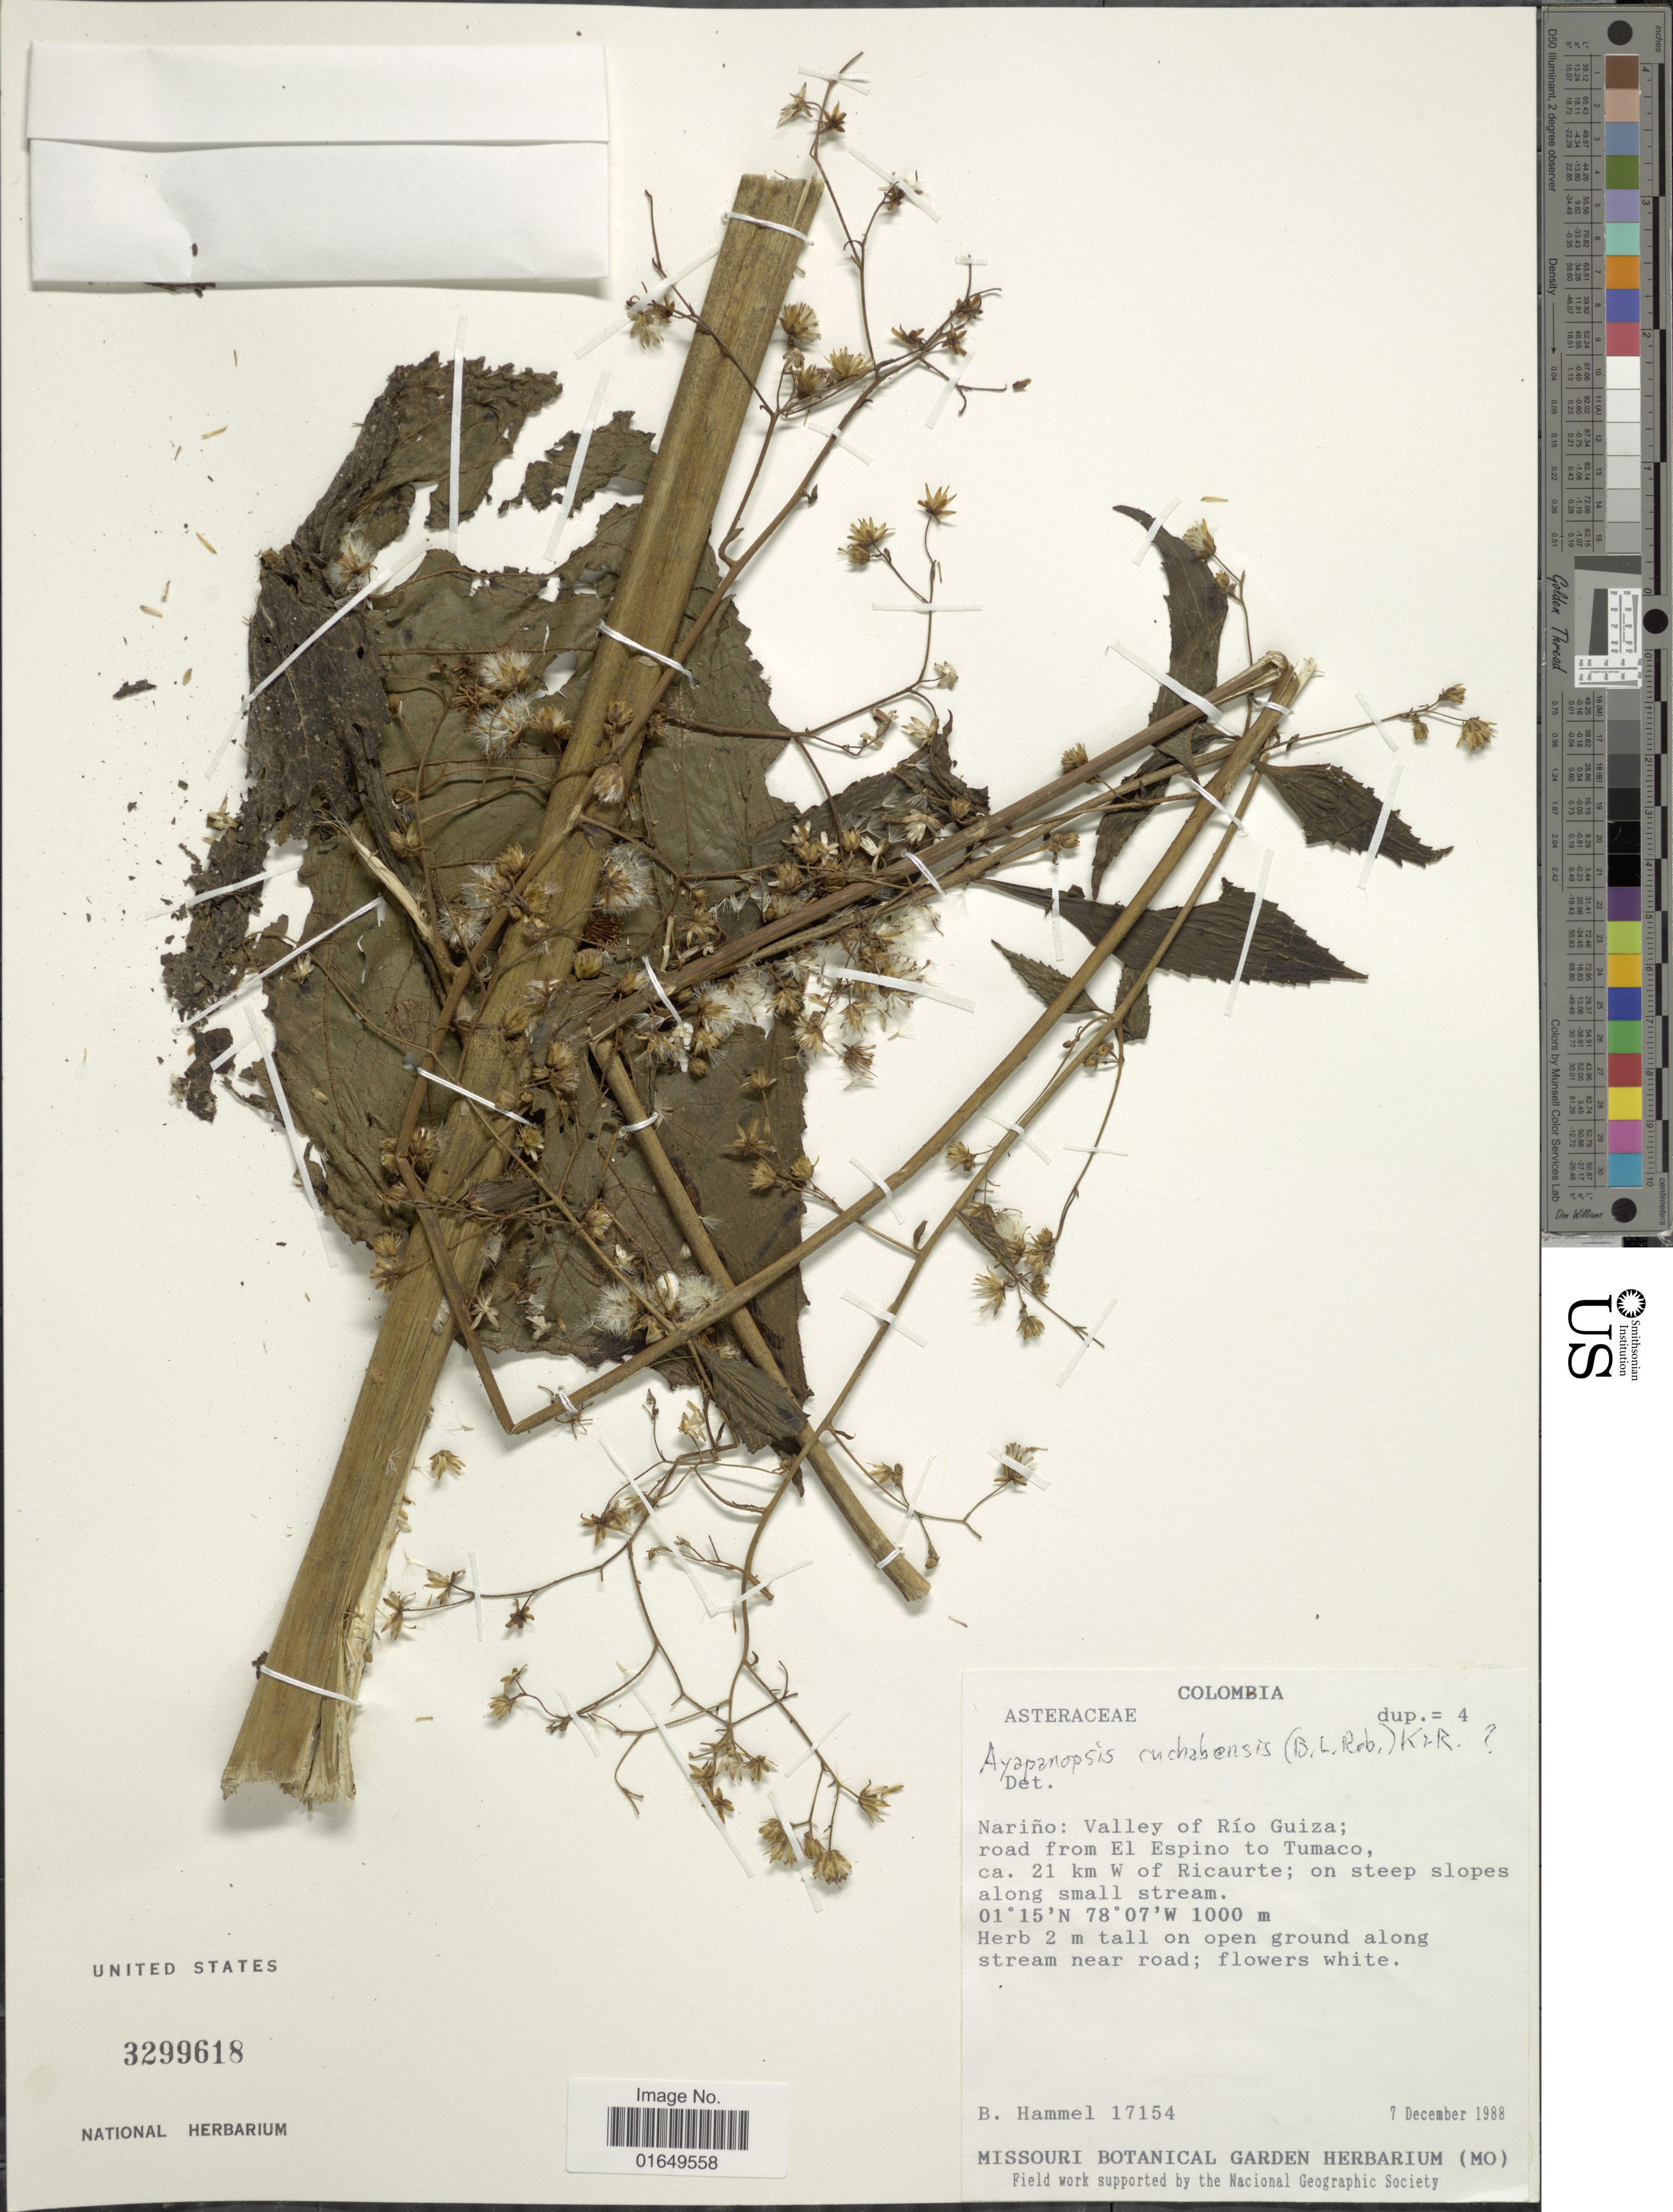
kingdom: Plantae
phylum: Tracheophyta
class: Magnoliopsida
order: Asterales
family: Asteraceae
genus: Ayapanopsis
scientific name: Ayapanopsis sp.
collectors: B. Hammel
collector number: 17154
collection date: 1988-12-07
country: Colombia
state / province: Nariño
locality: Valley of Río Guiza; road from El Espino to Tumaco, ca. 21 km from W of Ricaurte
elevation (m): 1000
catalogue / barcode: US 3299618